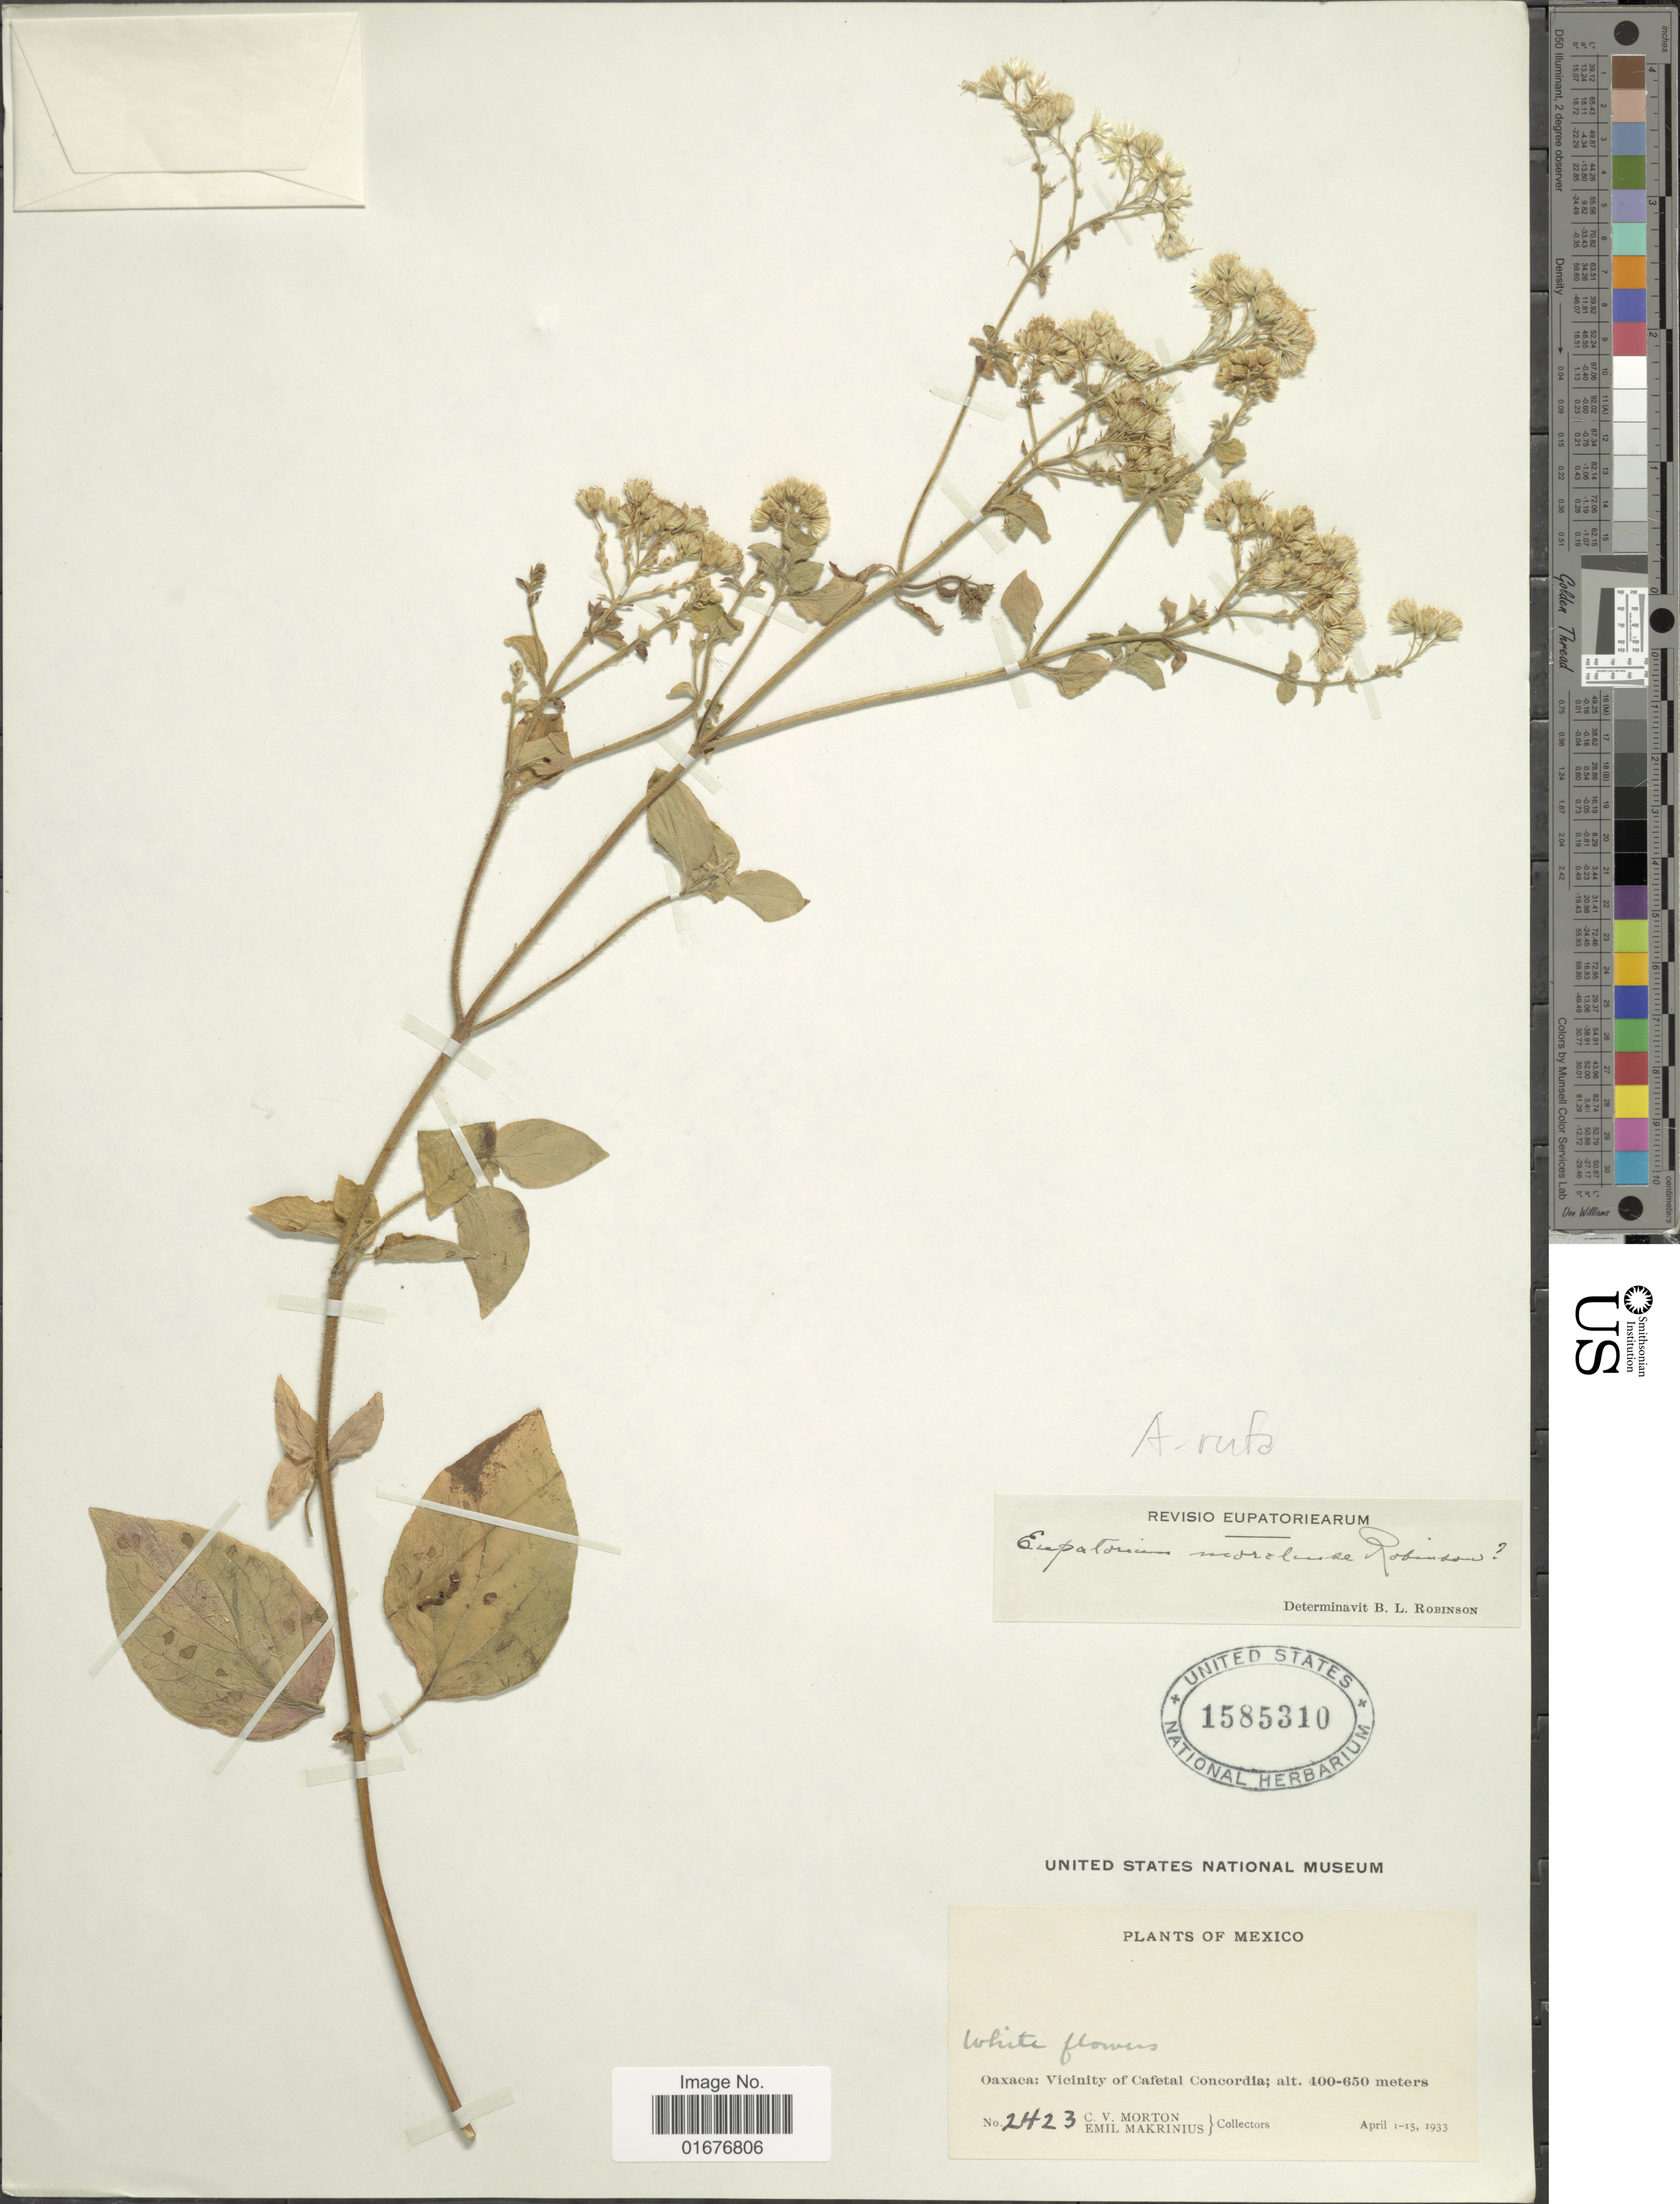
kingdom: Plantae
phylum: Tracheophyta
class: Magnoliopsida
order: Asterales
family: Asteraceae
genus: Ageratina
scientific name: Ageratina rufa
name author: (Greene) R.M. King & H. Rob.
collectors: C. V. Morton & E. Makrinius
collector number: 2423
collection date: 1933-04-01/1933-04-15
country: Mexico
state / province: Oaxaca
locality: Vicinity of Cafetal Concordia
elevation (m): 400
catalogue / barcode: US 1585310